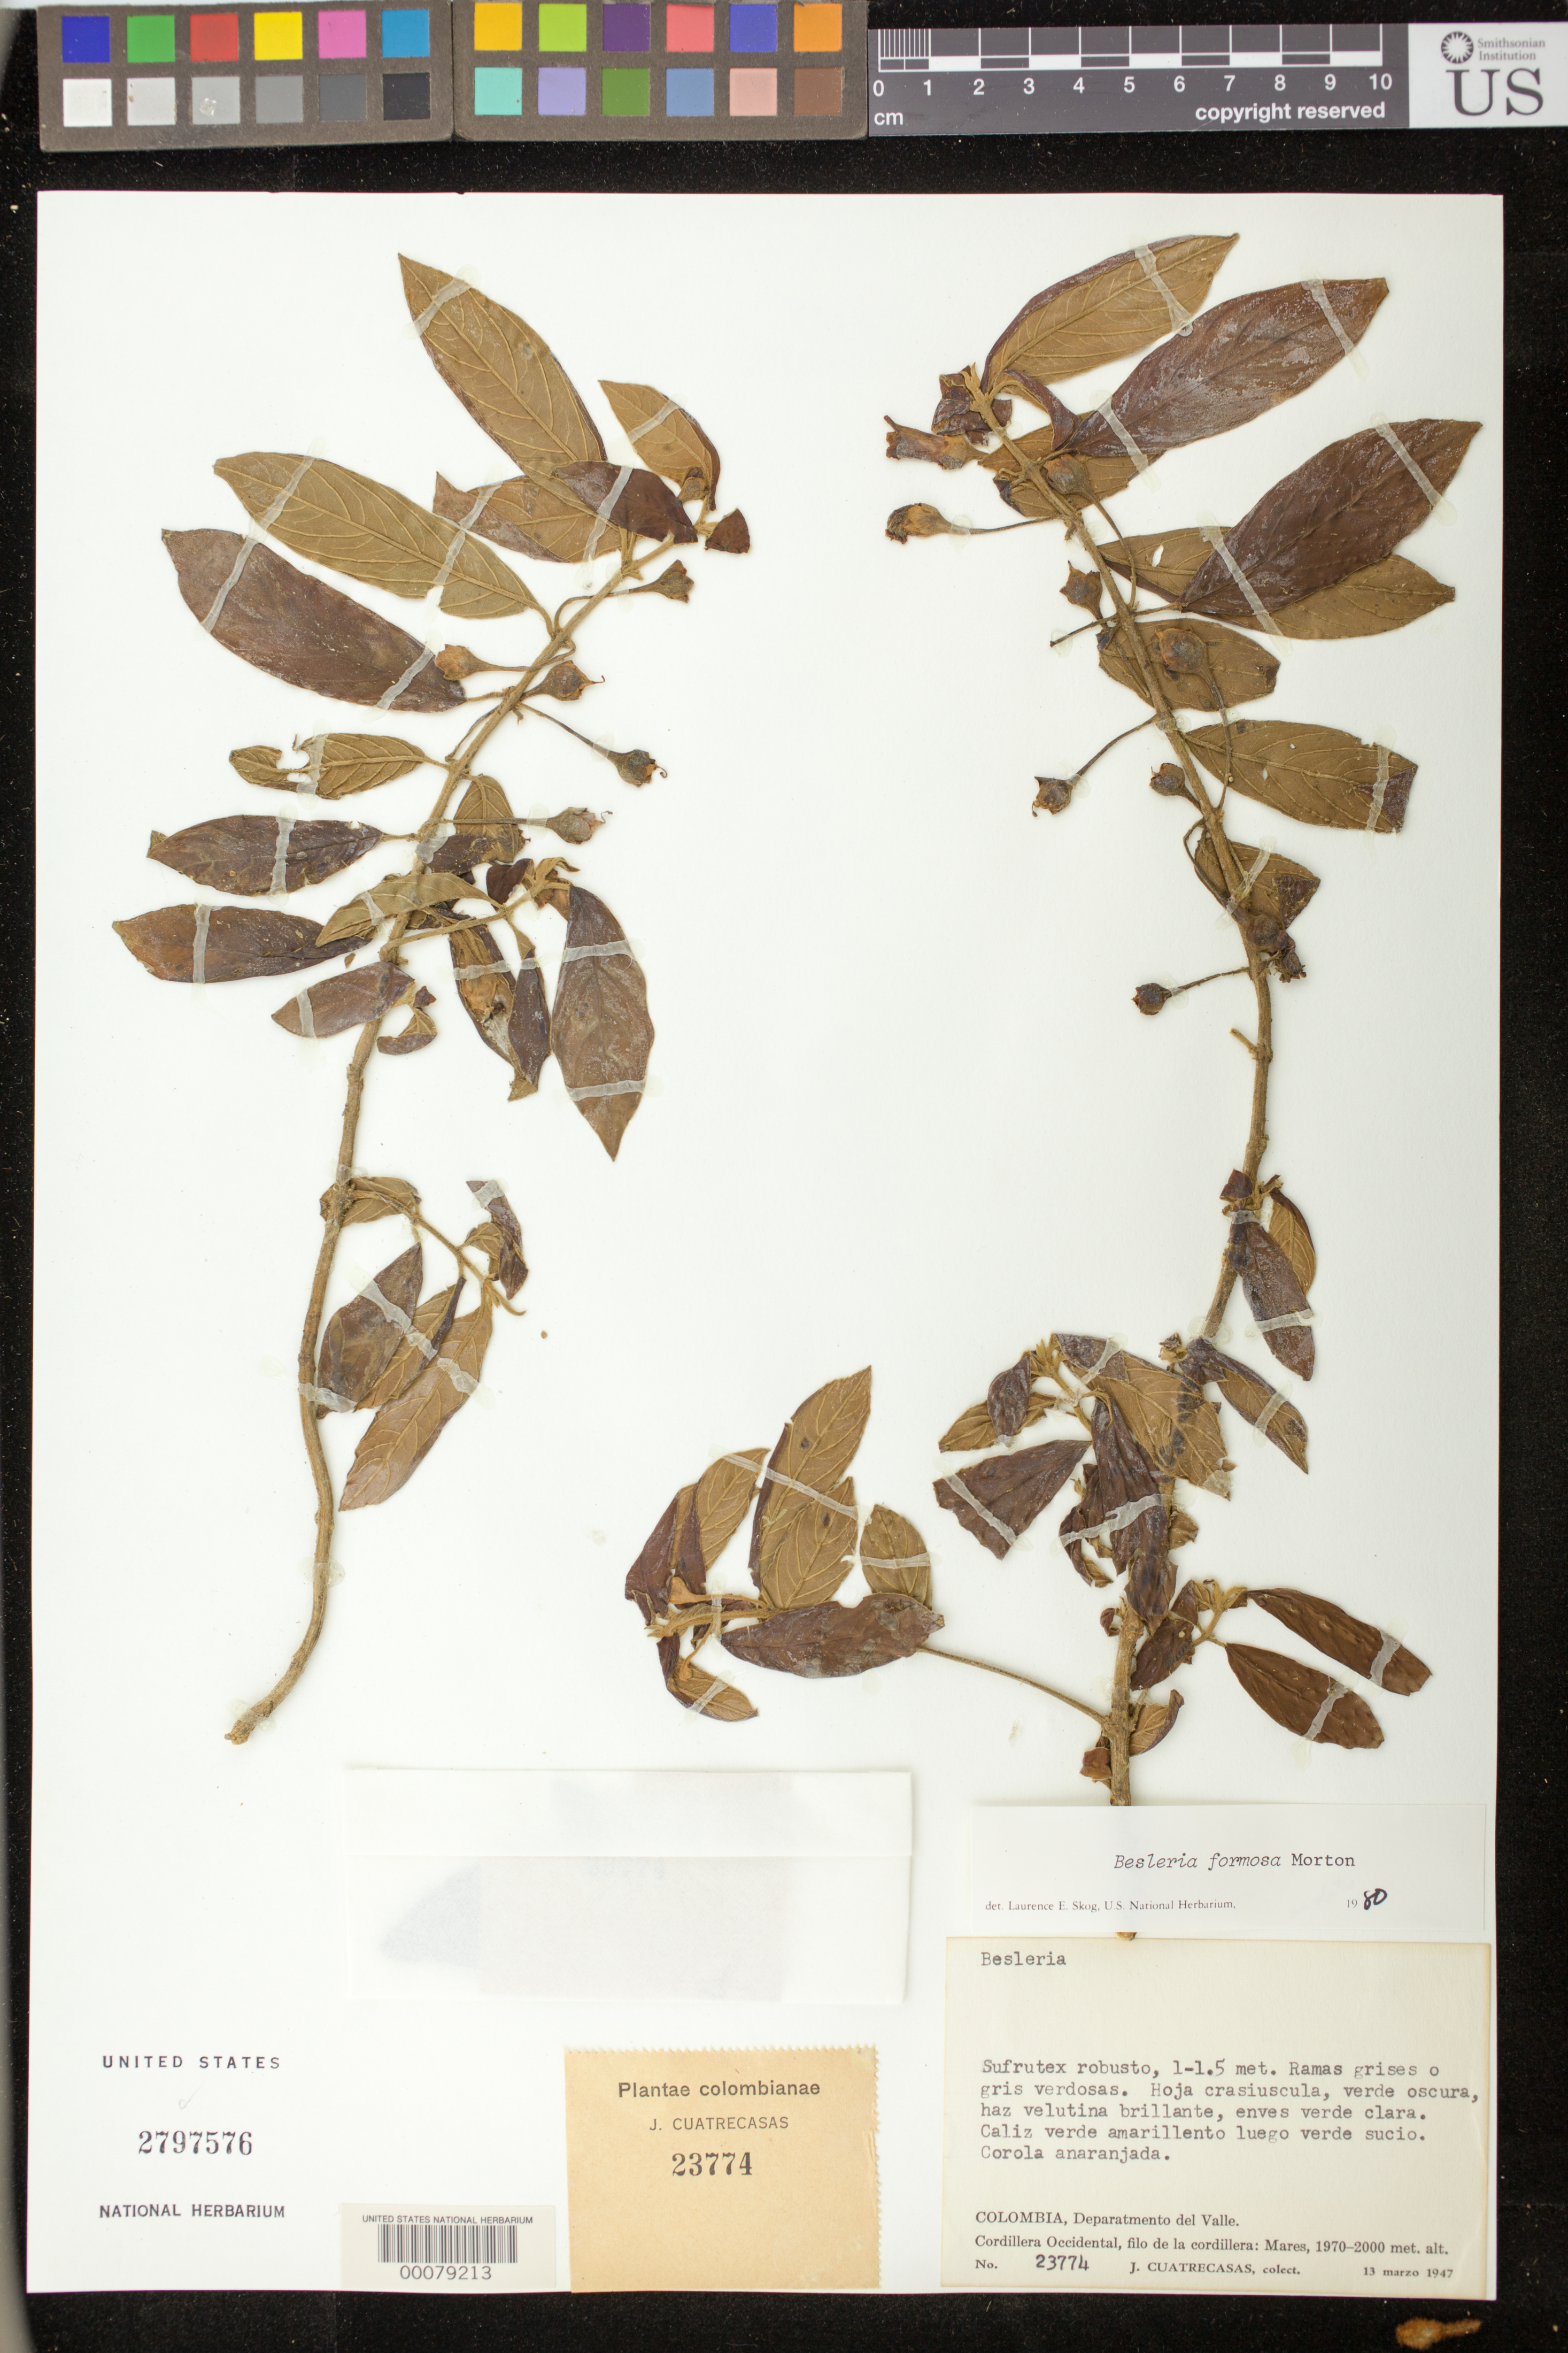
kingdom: Plantae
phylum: Tracheophyta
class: Magnoliopsida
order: Lamiales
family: Gesneriaceae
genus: Besleria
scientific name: Besleria amabilis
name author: C.V. Morton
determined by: Skog, Laurence E.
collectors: J. Cuatrecasas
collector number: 23774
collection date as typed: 13 Mar 1947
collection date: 1947-03-13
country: Colombia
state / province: Valle del Cauca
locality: Cordillera Occidental, filo de la cordillera: Mares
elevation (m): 1970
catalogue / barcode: US 2797576